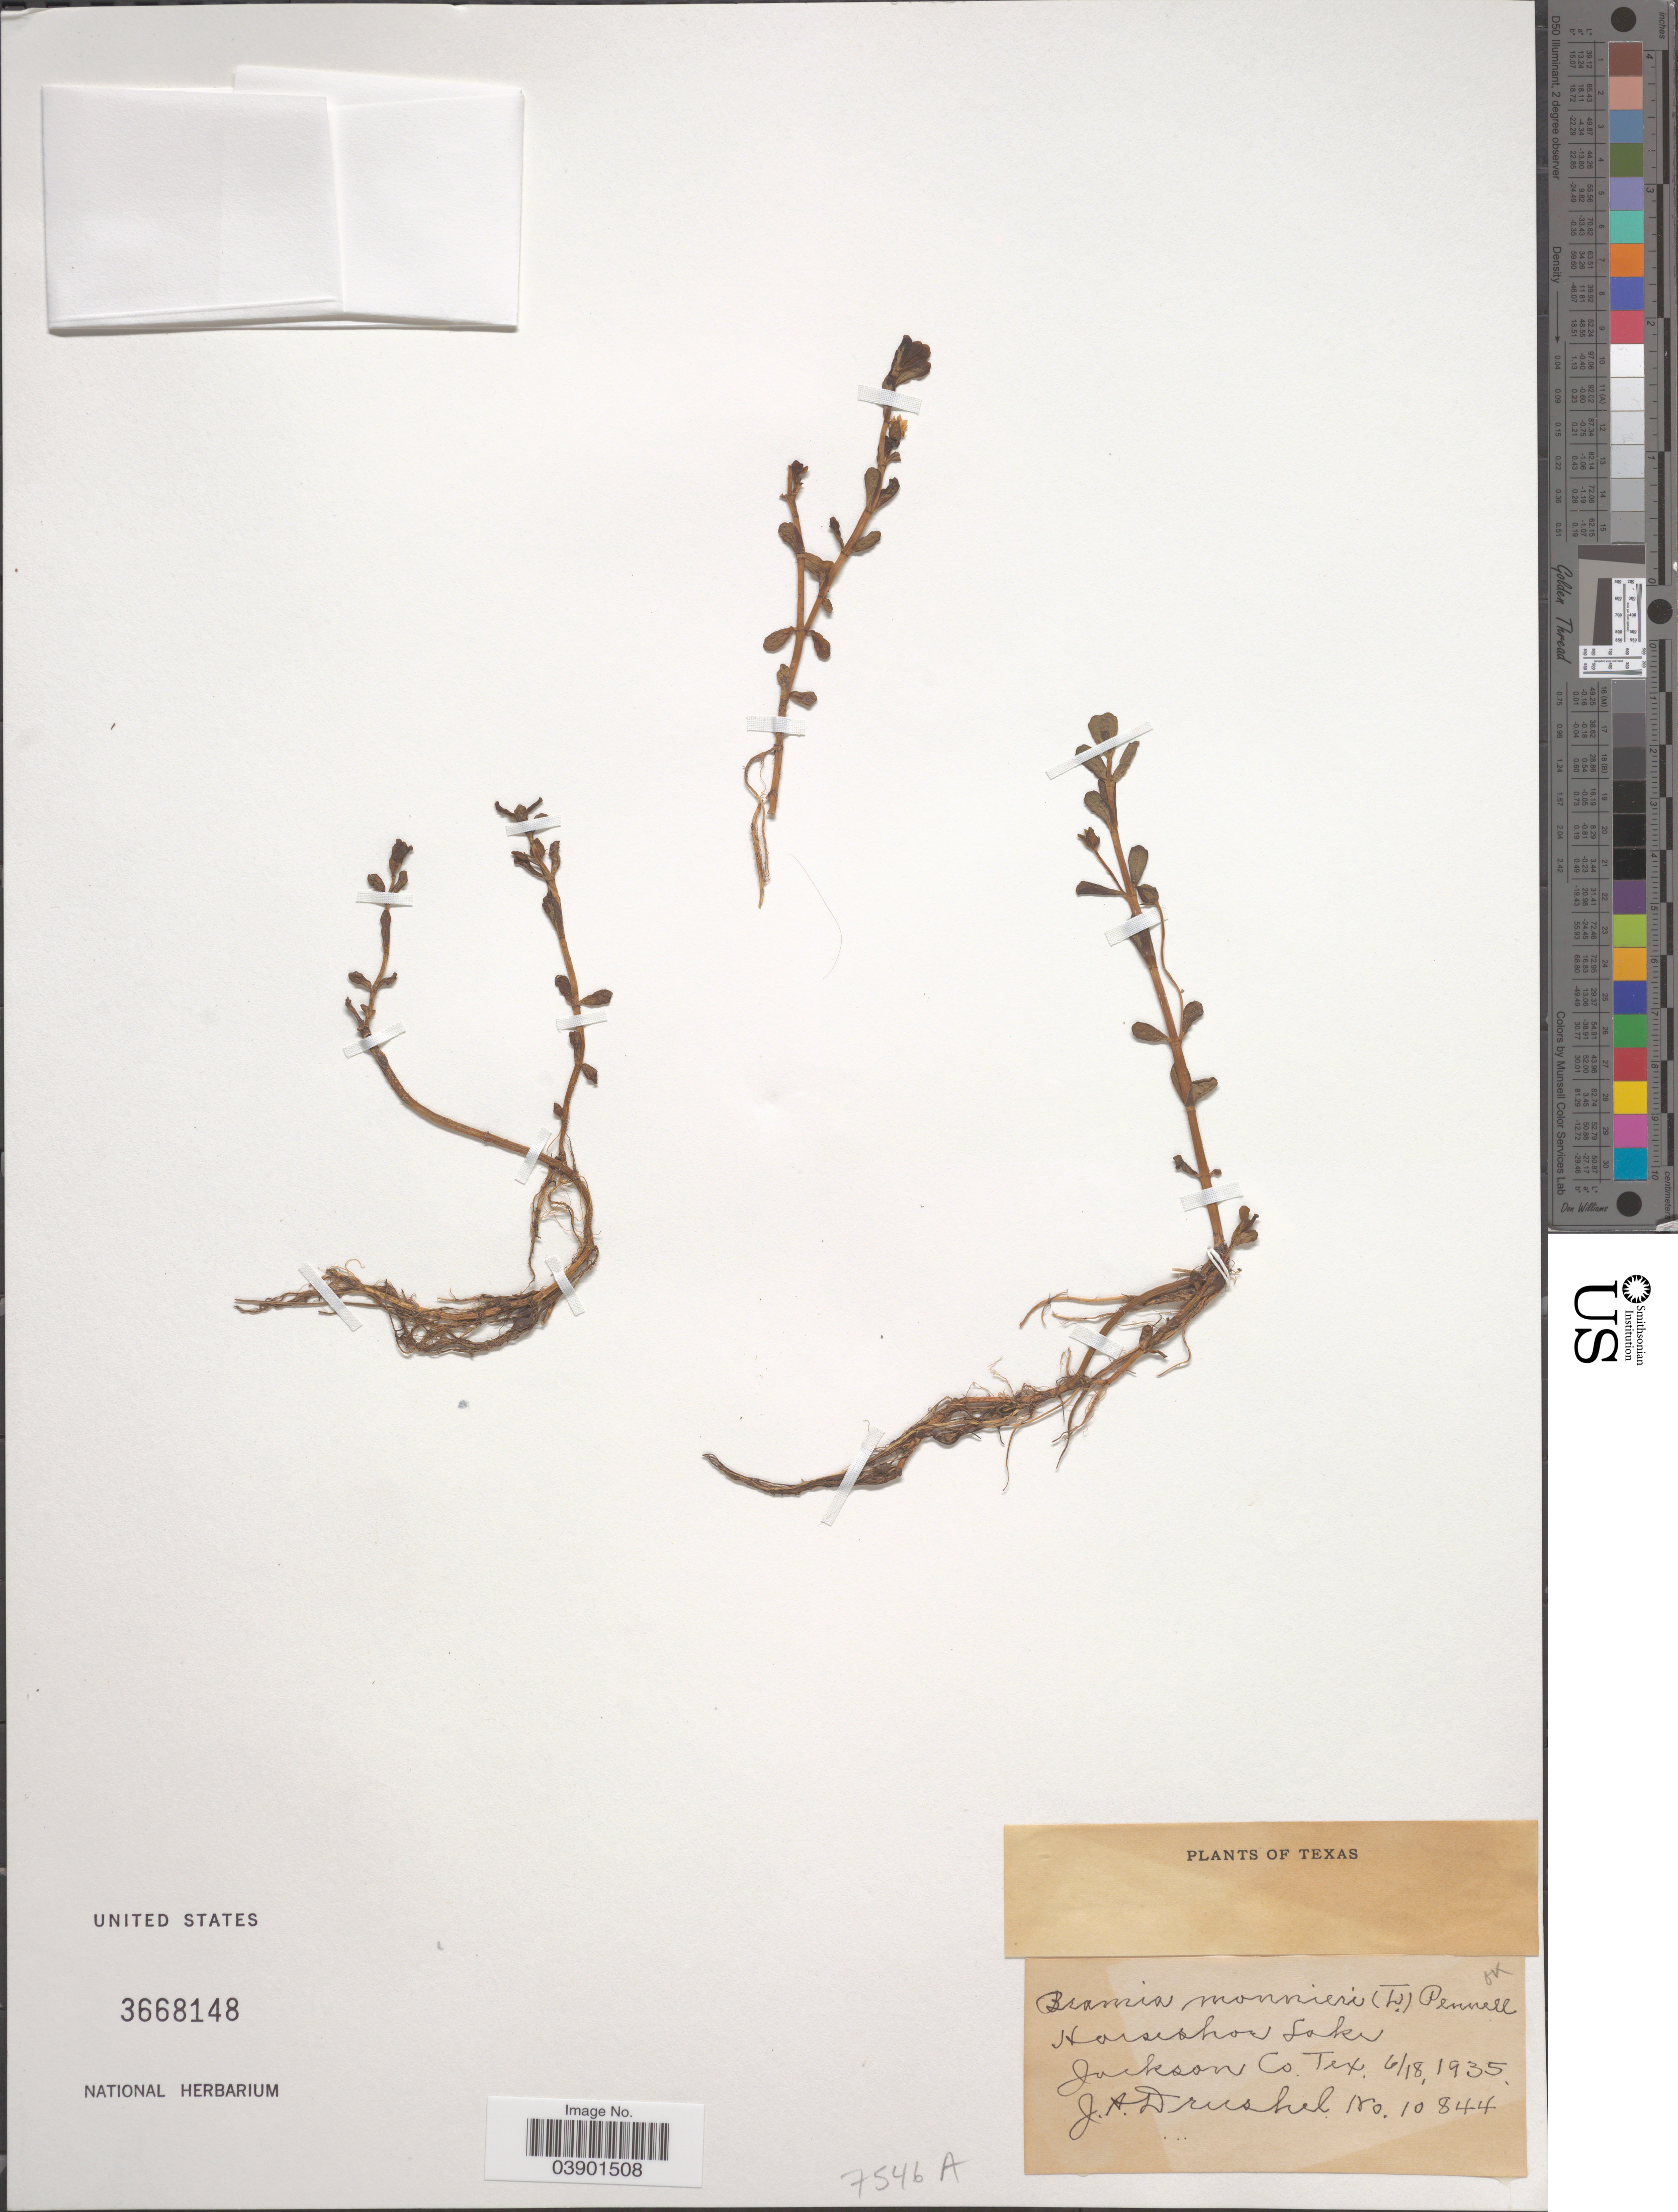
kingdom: Plantae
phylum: Tracheophyta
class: Magnoliopsida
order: Lamiales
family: Plantaginaceae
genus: Bacopa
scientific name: Bacopa monnieri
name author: (L.) Pennell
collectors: J. A. Drushel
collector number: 10844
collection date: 1935-06-18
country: United States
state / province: Texas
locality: Horseshoe Lake. Jackson Co.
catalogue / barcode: US 3668148